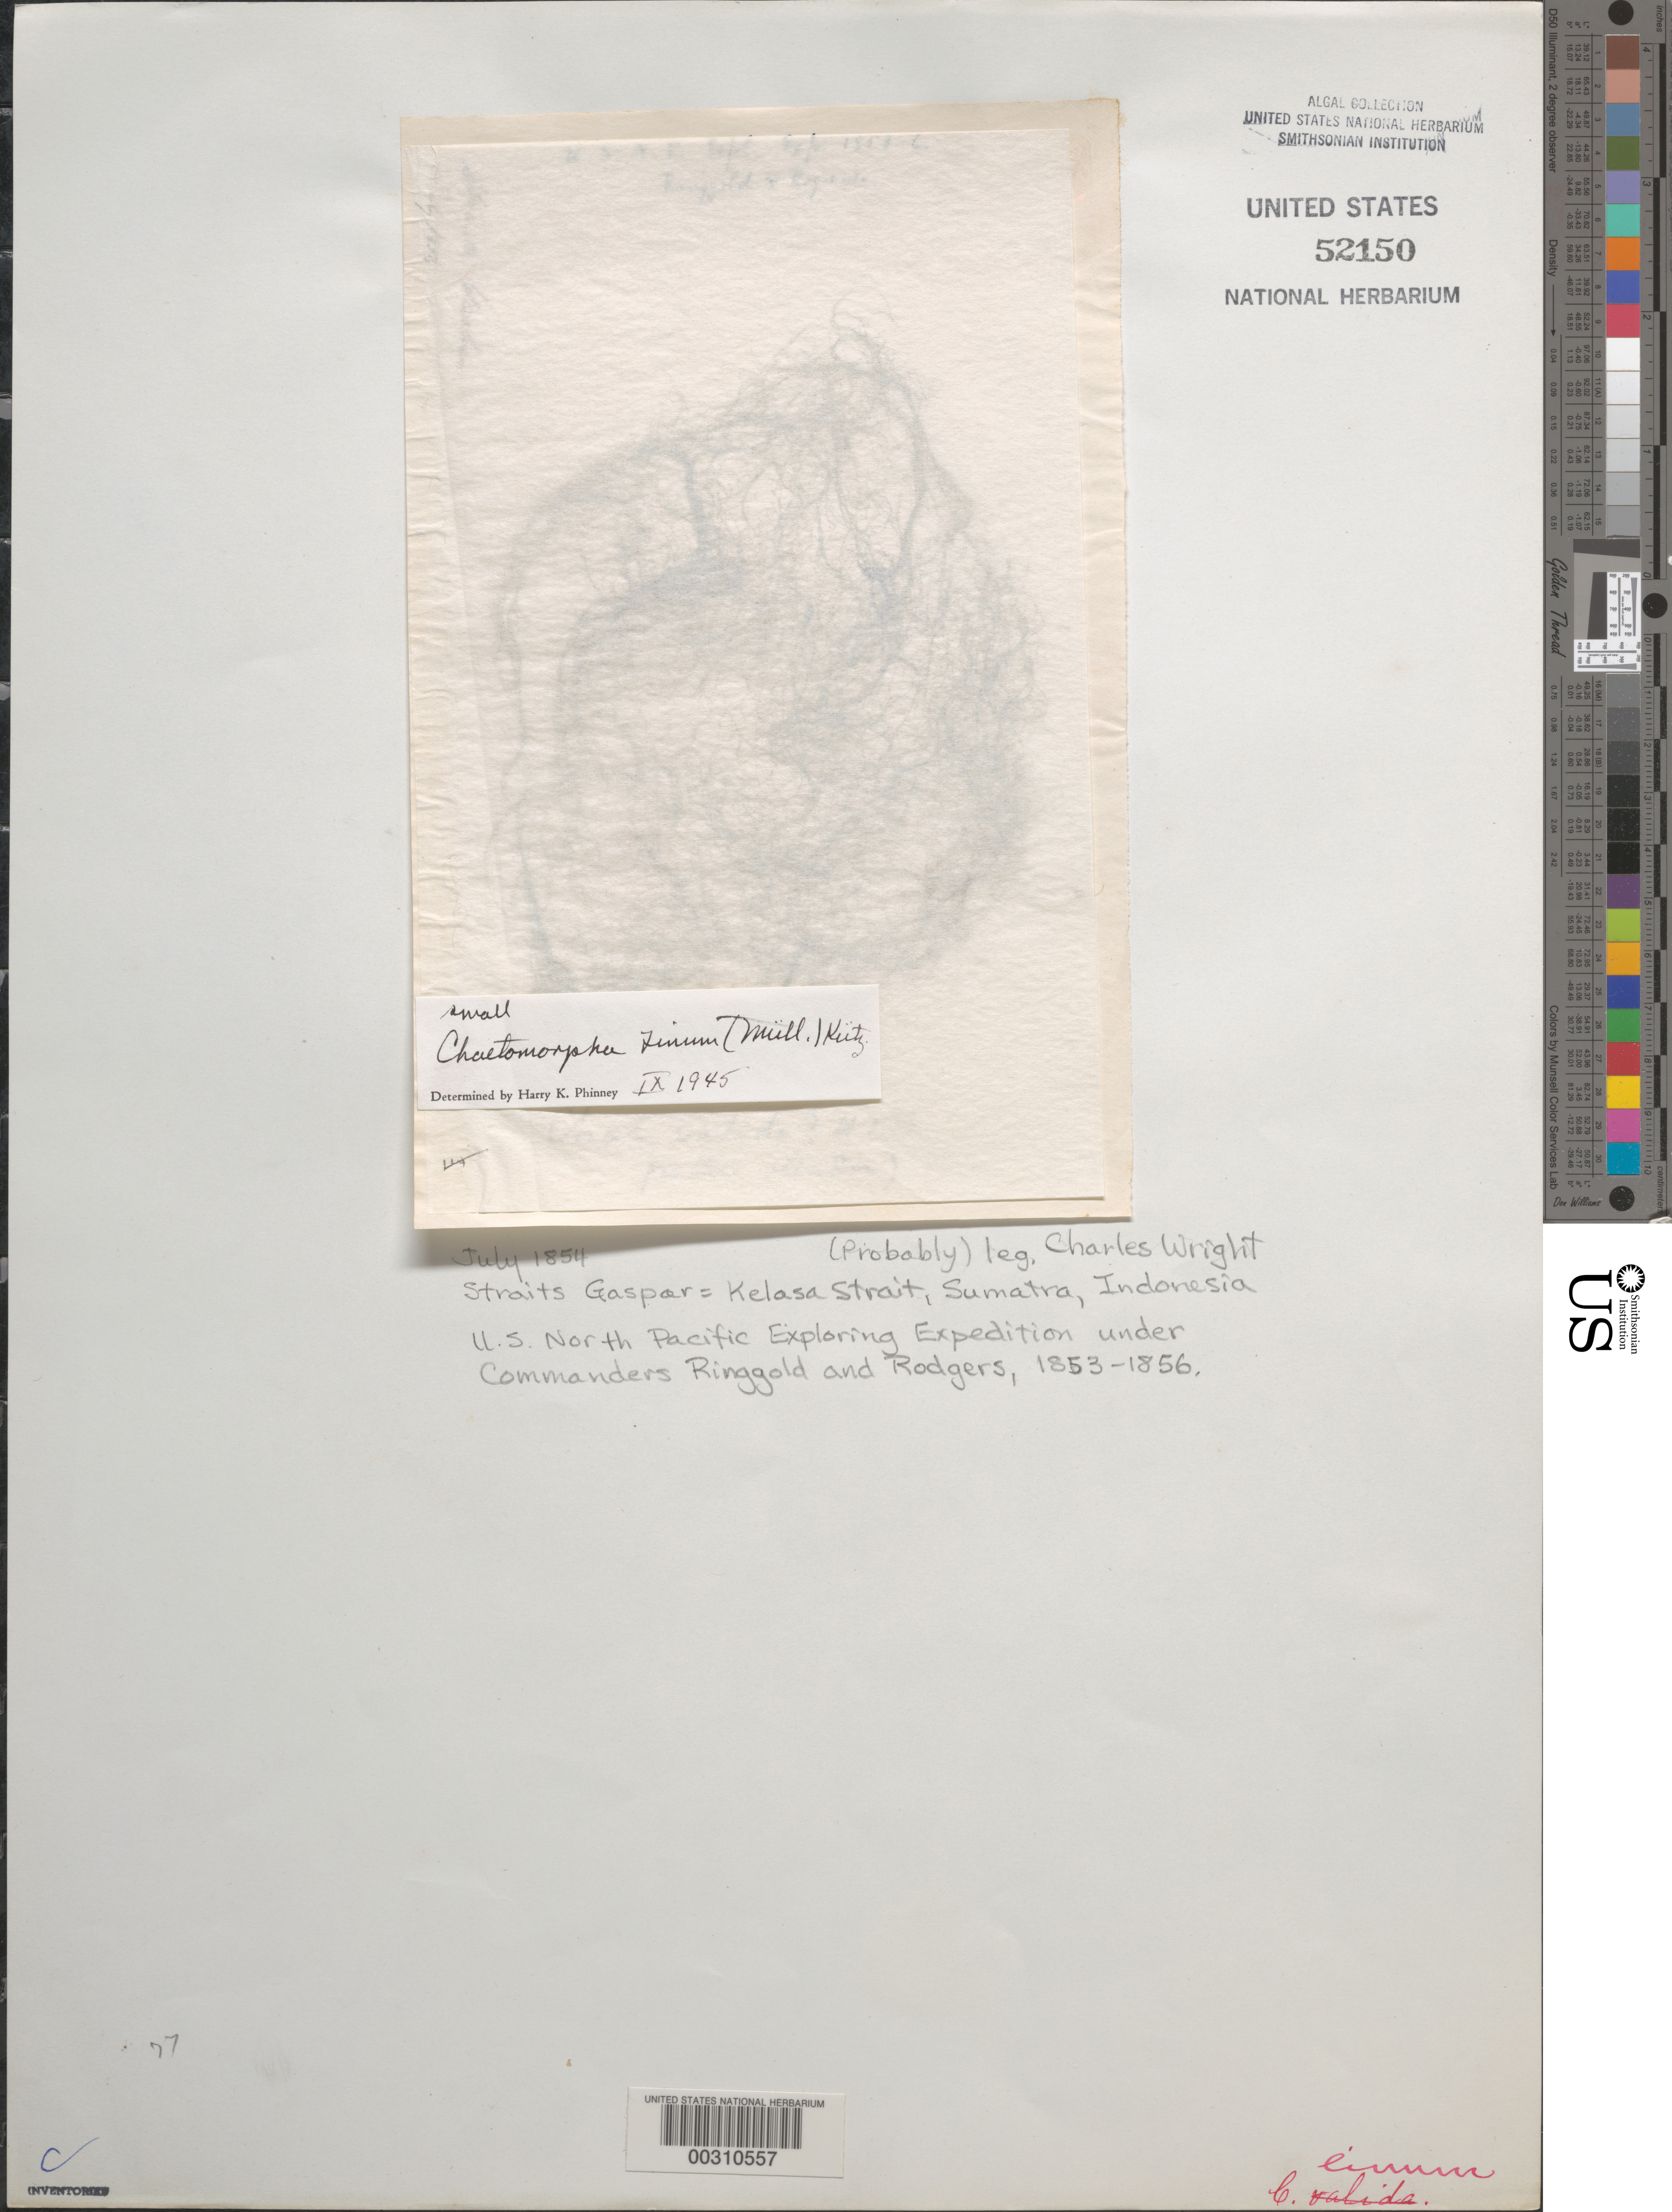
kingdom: Plantae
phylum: Chlorophyta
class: Ulvophyceae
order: Cladophorales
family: Cladophoraceae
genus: Chaetomorpha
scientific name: Chaetomorpha linum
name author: (O.F. Muell.) Kütz.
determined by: Phinney, H. K.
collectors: C. Wright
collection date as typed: Jul 1854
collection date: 1854-07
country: Indonesia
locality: Kelasa strait (straits gaspar)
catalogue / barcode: US 52150